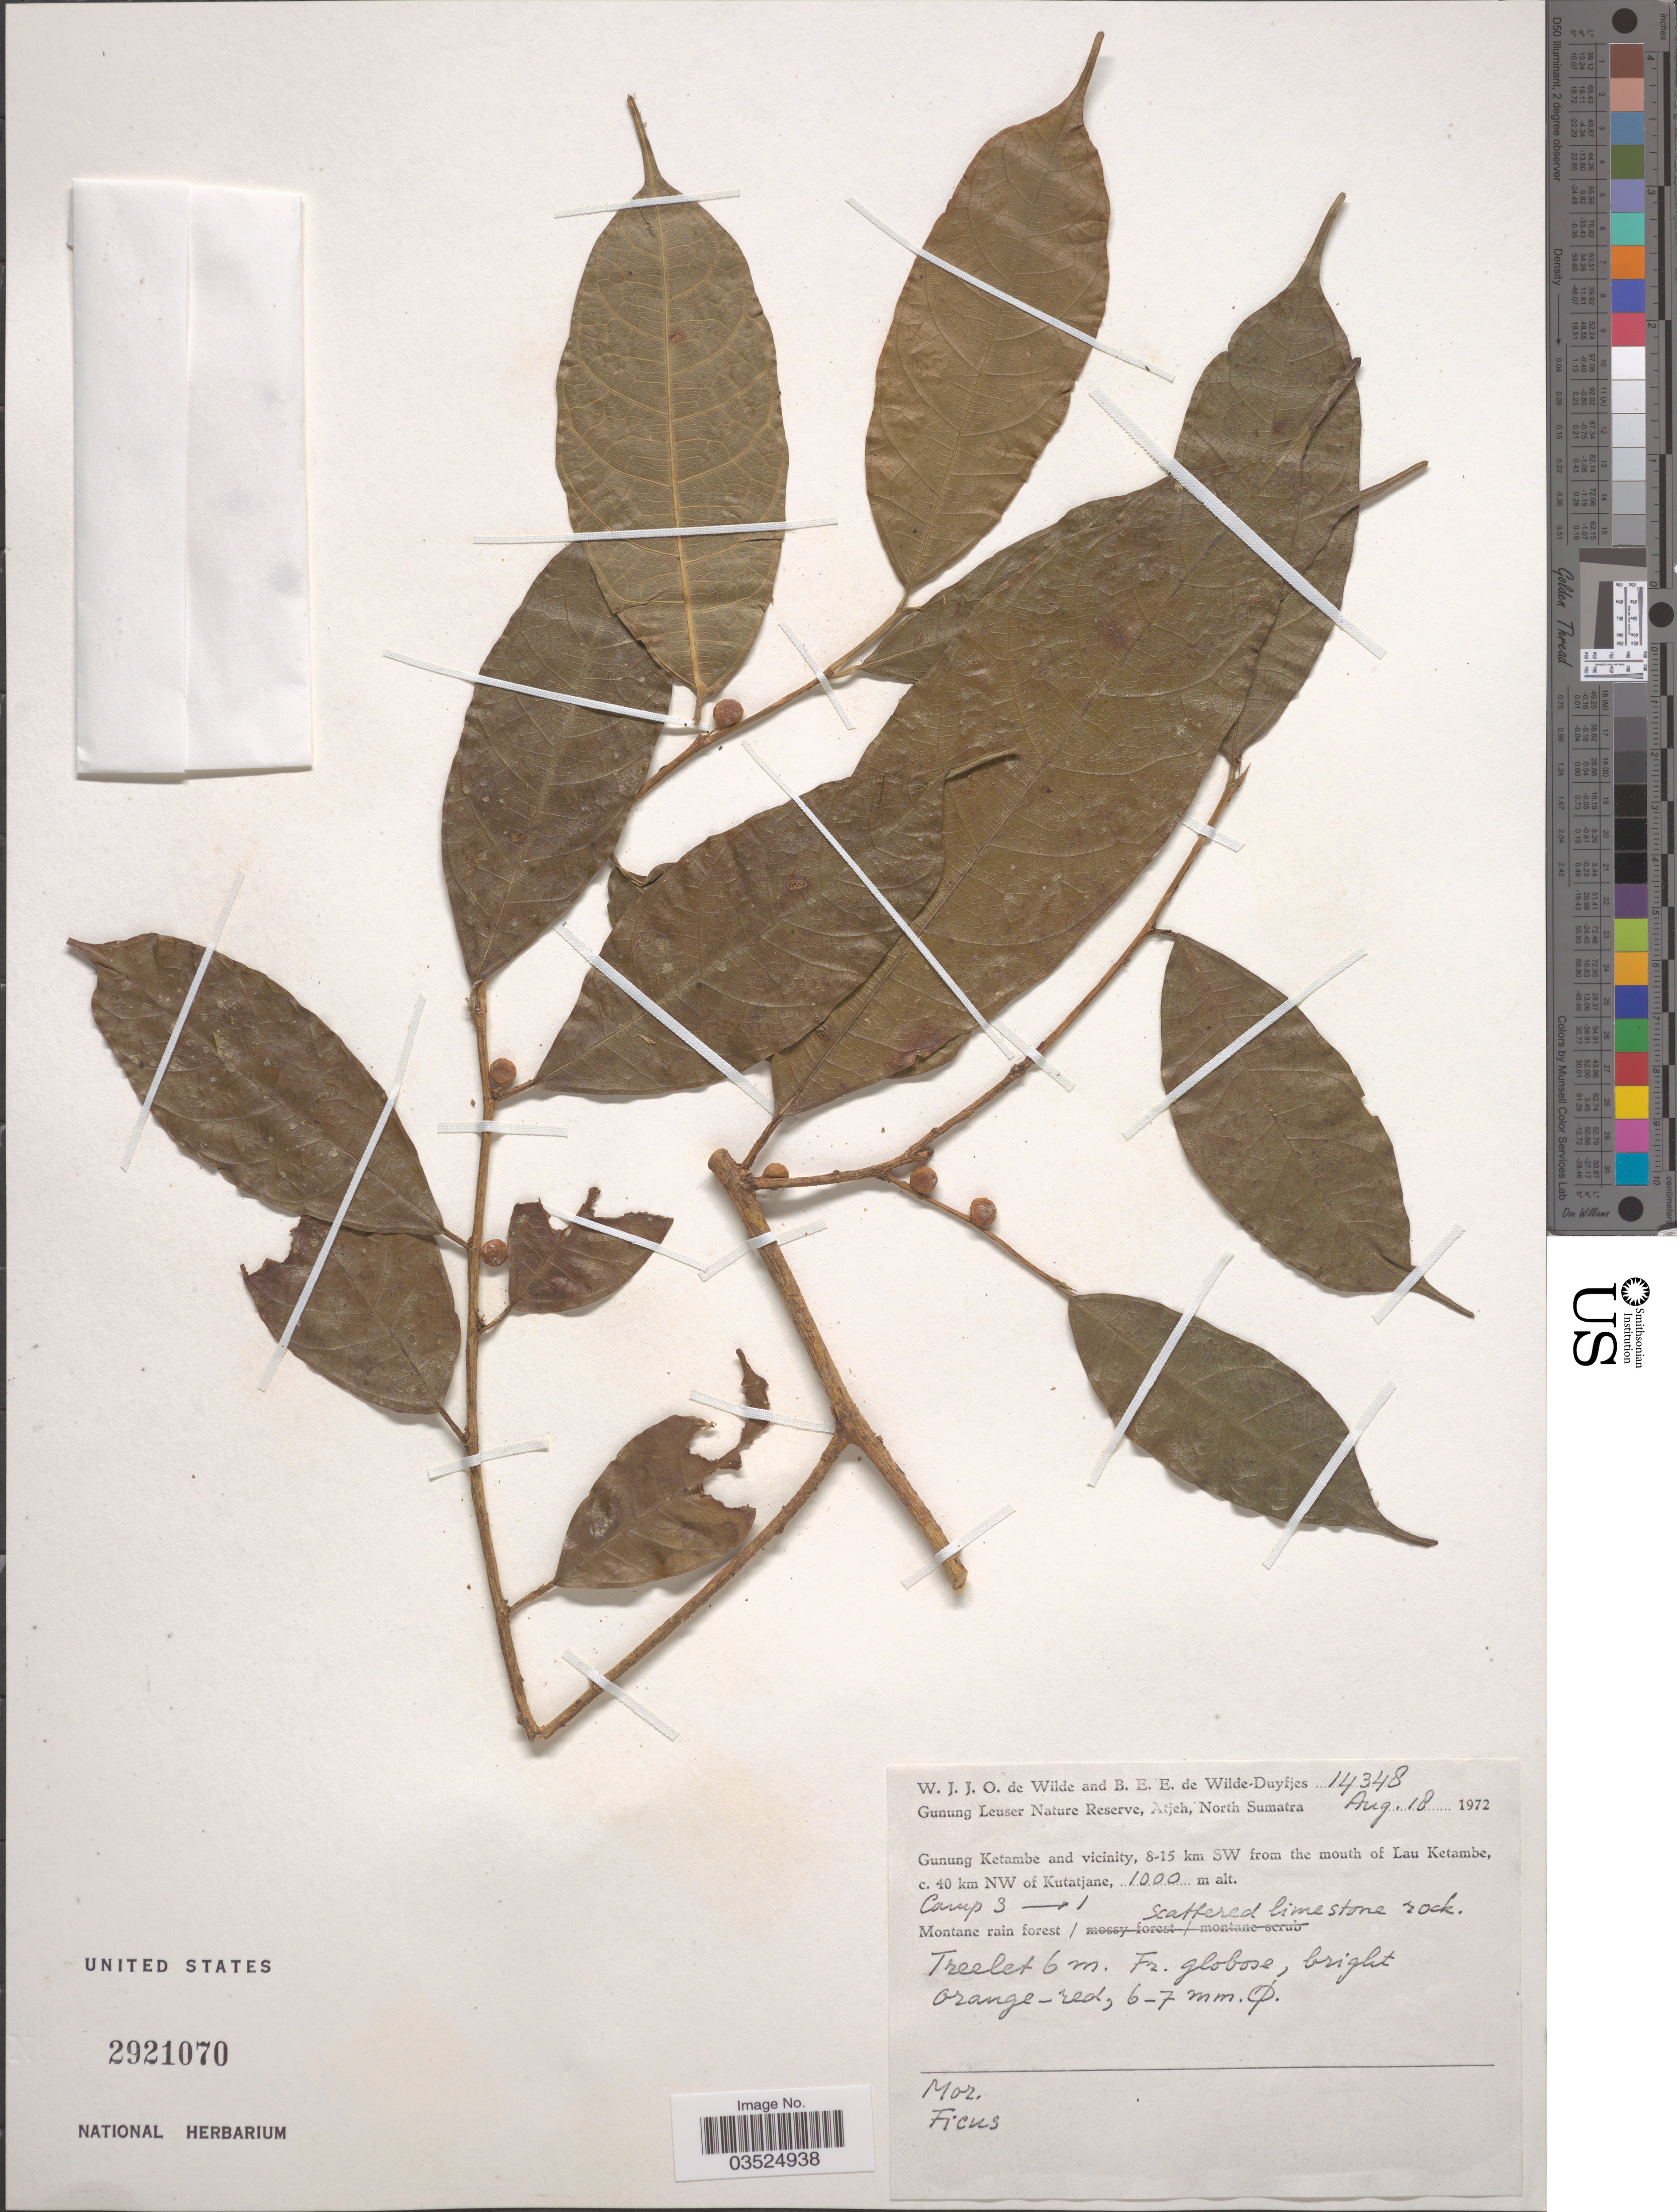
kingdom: Plantae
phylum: Tracheophyta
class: Magnoliopsida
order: Rosales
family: Moraceae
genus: Ficus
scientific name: Ficus sp.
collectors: W. J. de Wilde & B. E. de Wilde-Duyfjes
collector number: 14348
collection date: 1972-08-18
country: Indonesia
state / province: Sumatra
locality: Gunung Leuser Nature Reserve, Atjeh, North Sumatra. Gunung Ketambe and vicinity, 8-15 km SW from the mouth of Lau Ketambe, c. 40 km NW of Kutatjane. Camp 3. Montane rain forest.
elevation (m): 1000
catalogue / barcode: US 2921070